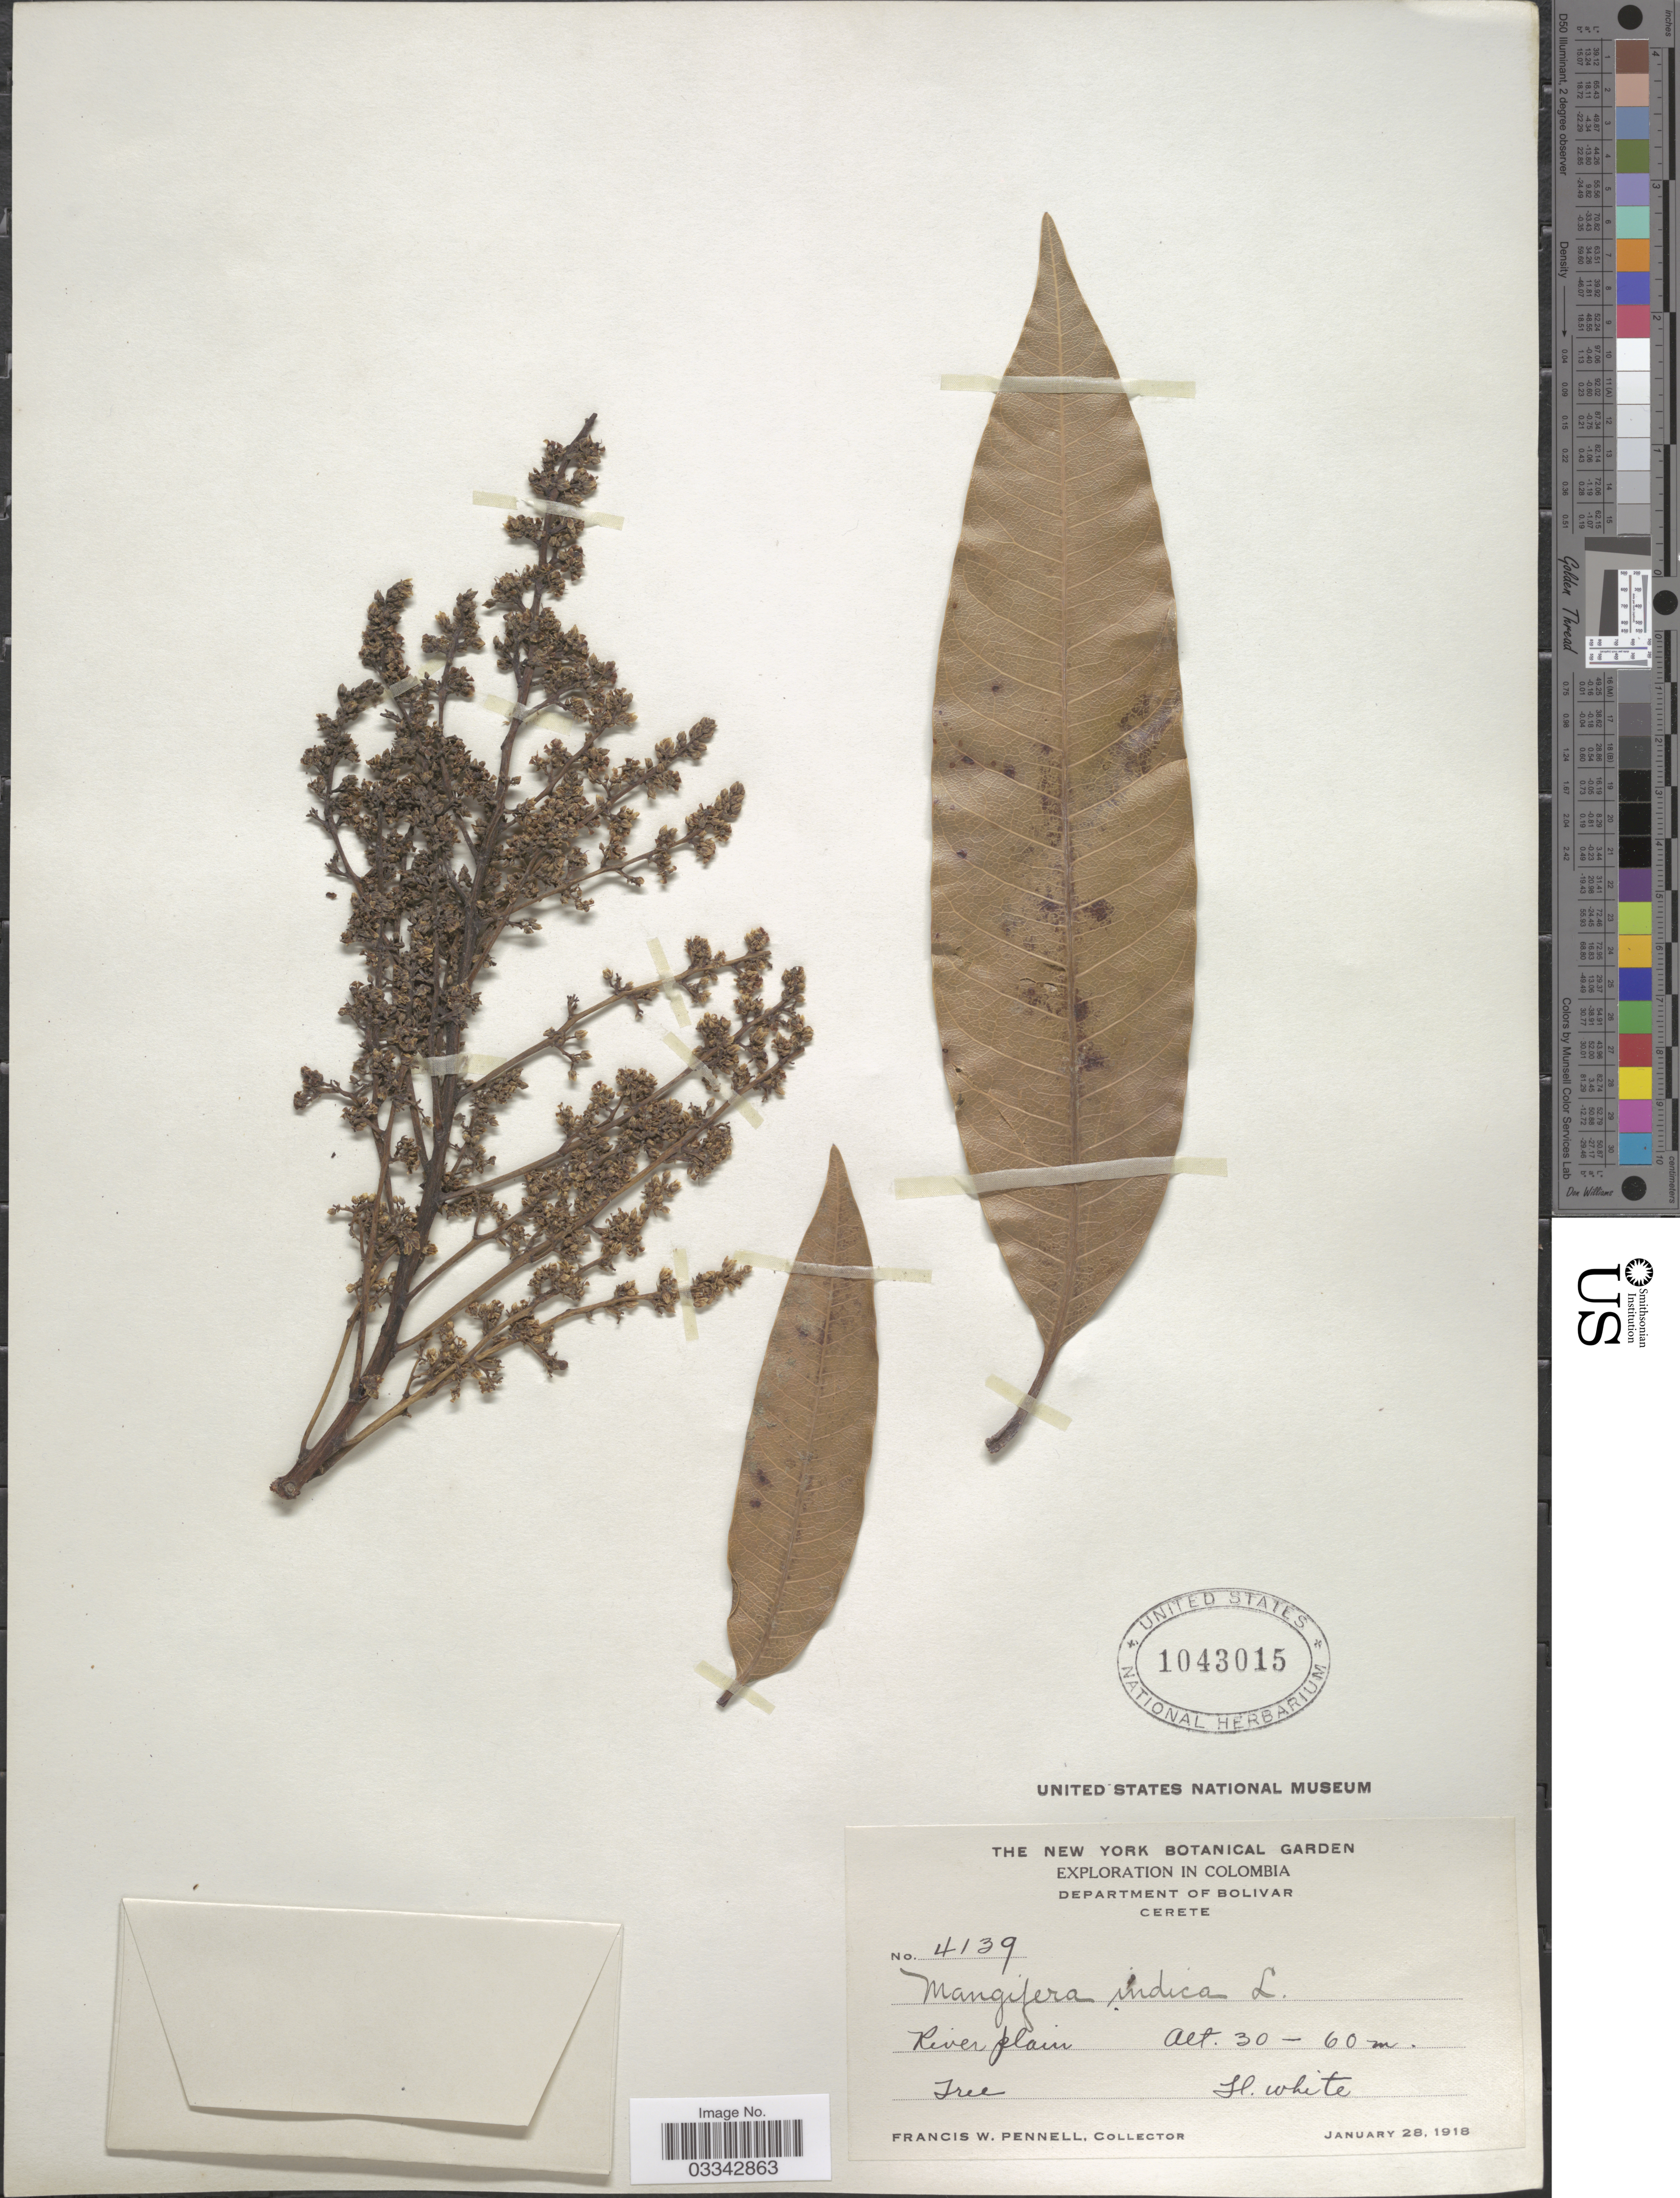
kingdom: Plantae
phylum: Tracheophyta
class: Magnoliopsida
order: Sapindales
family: Anacardiaceae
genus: Mangifera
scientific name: Mangifera indica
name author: L.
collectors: F. W. Pennell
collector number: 4139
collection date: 1918-01-28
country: Colombia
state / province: Bolívar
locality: Department of Bolivar. Cerete.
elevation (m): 30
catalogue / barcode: US 1043015